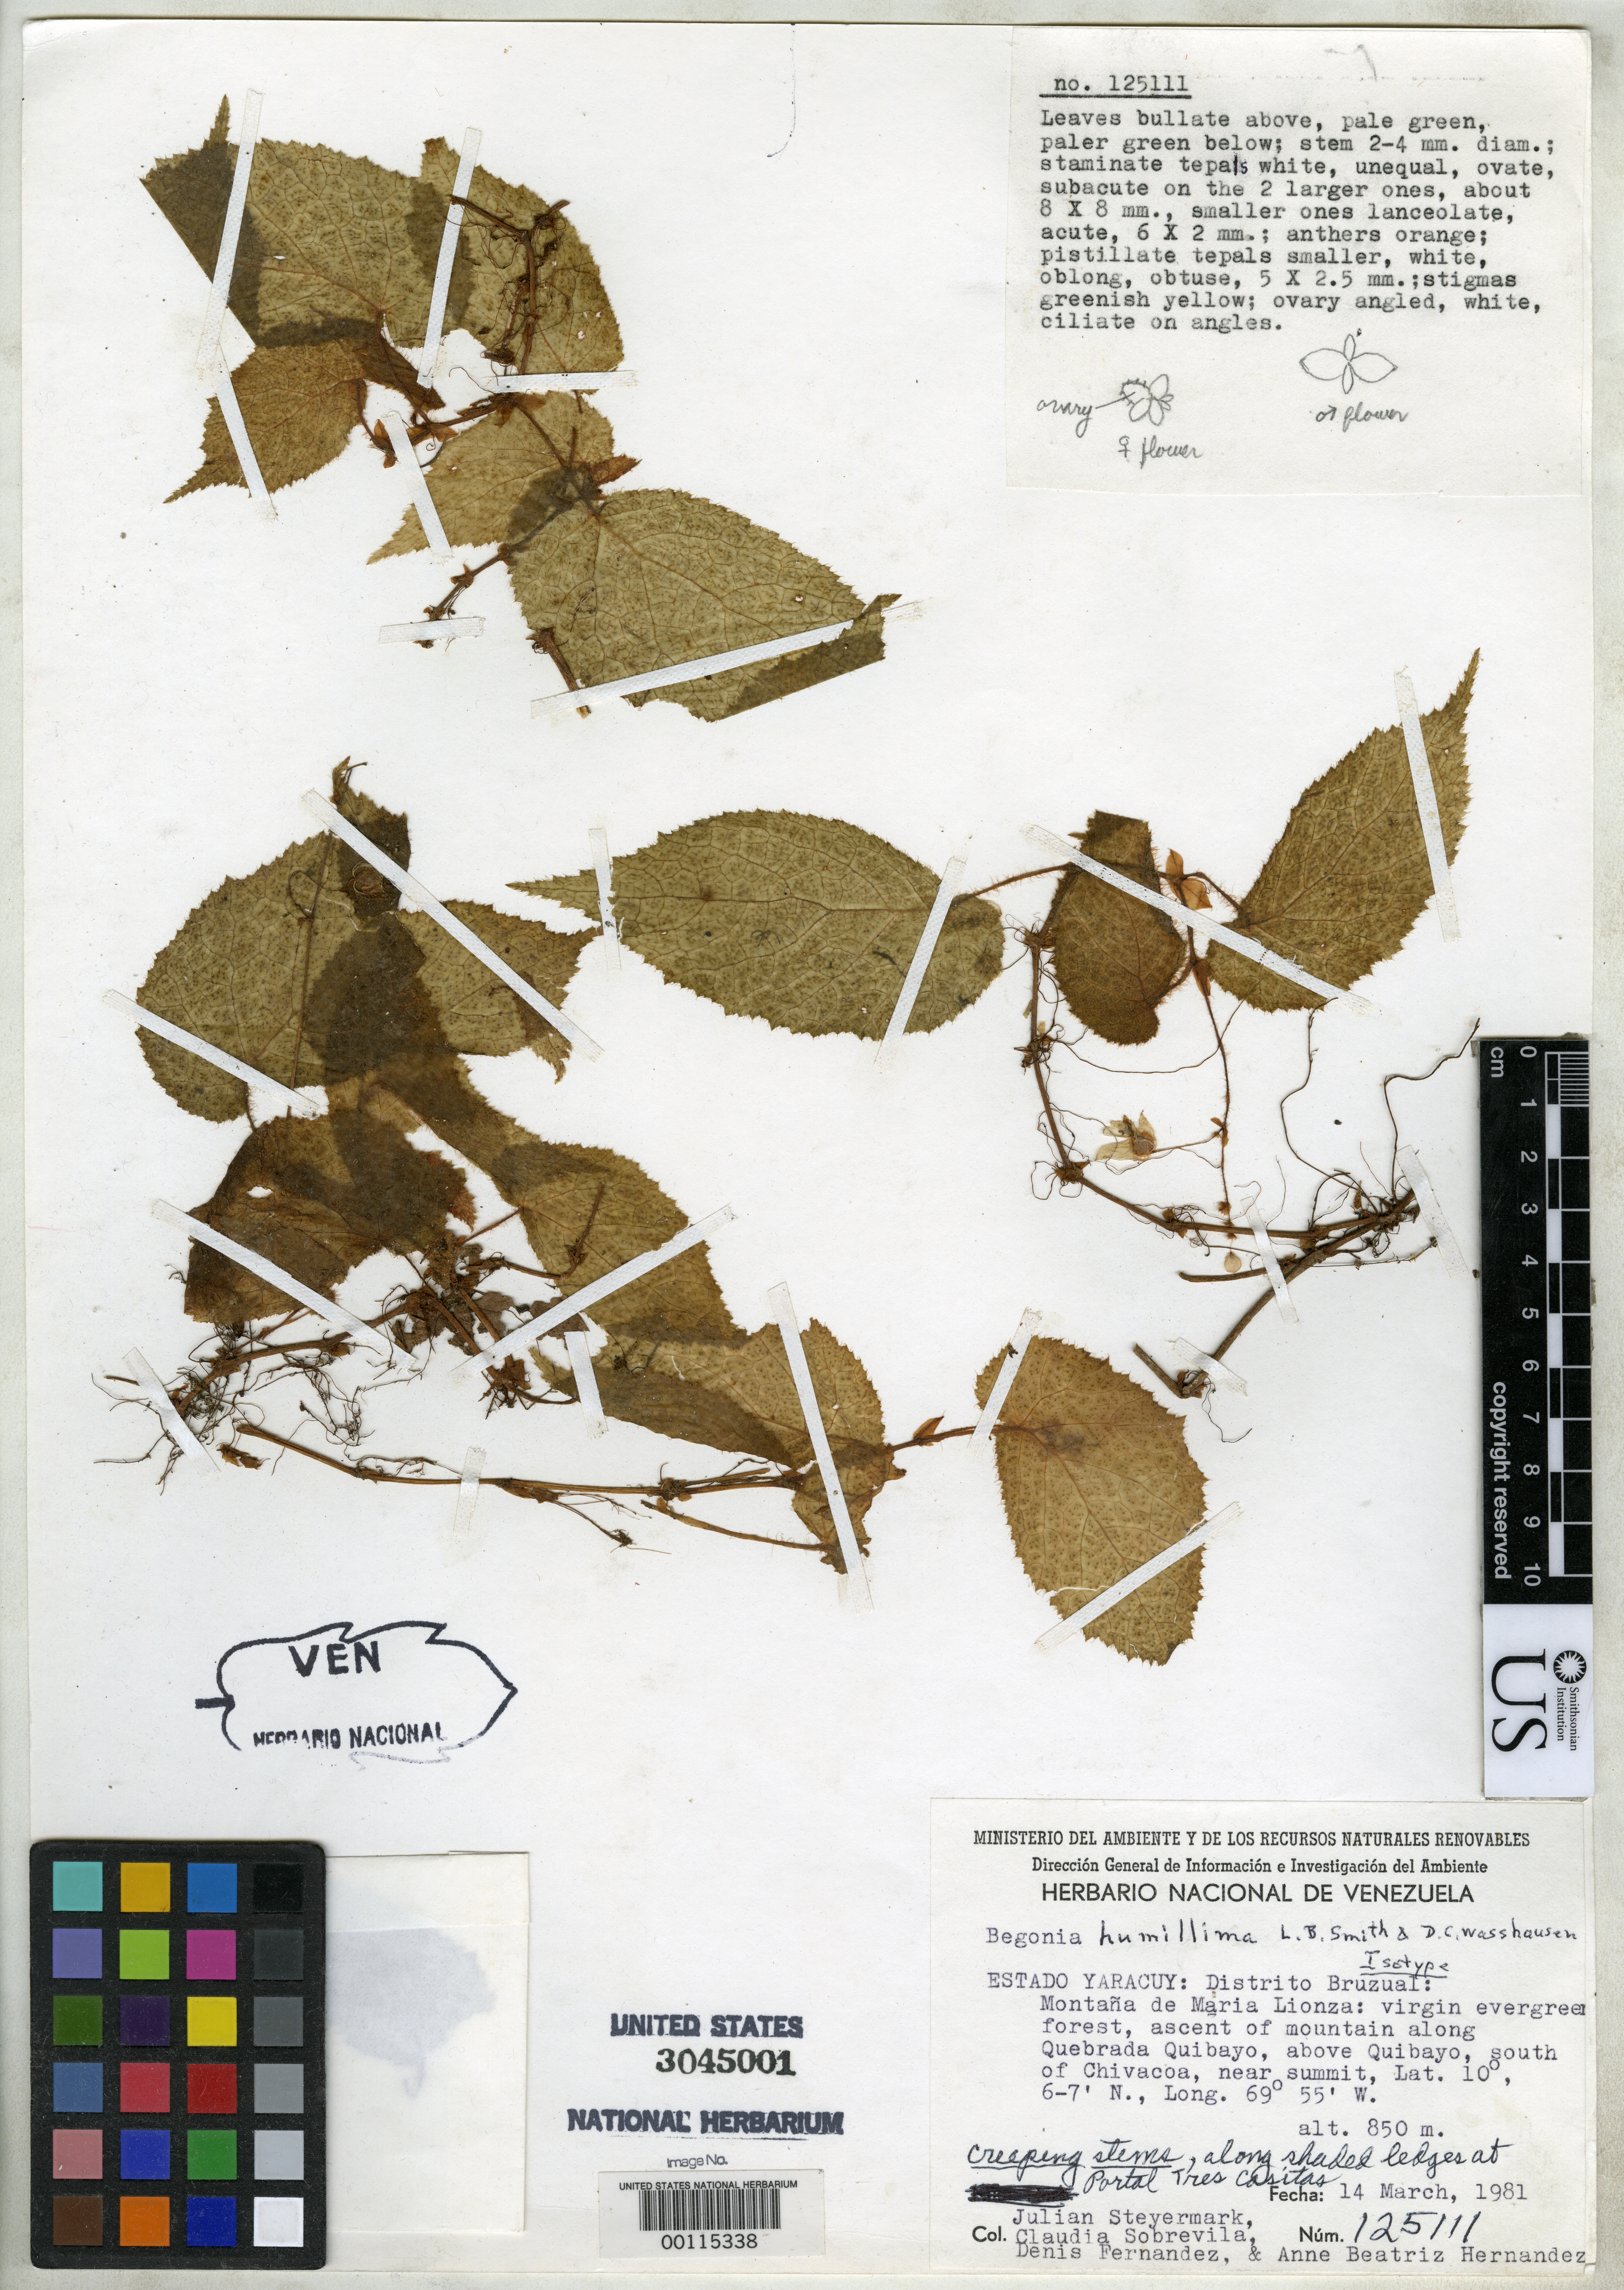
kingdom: Plantae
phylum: Tracheophyta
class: Magnoliopsida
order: Cucurbitales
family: Begoniaceae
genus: Begonia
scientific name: Begonia humillima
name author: L.B. Sm. & Wassh.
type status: Isotype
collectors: J. Steyermark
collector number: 12511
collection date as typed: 14 Mar 1981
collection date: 1981-03-14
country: Venezuela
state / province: Yaracuy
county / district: Bruzual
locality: Montana de Maria Lionza, Quebrada Quibayo.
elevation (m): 850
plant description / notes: Although annotated as an isotype this sheet bears "VEN" herbarium stamp and may actually be the holotype that was supposed to be deposited at VEN. Another sheet (barcode 00425078) has been found at US (but was not annotated as B. humillima, type or otherwise, by L.B. Smith).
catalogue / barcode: US 3045001